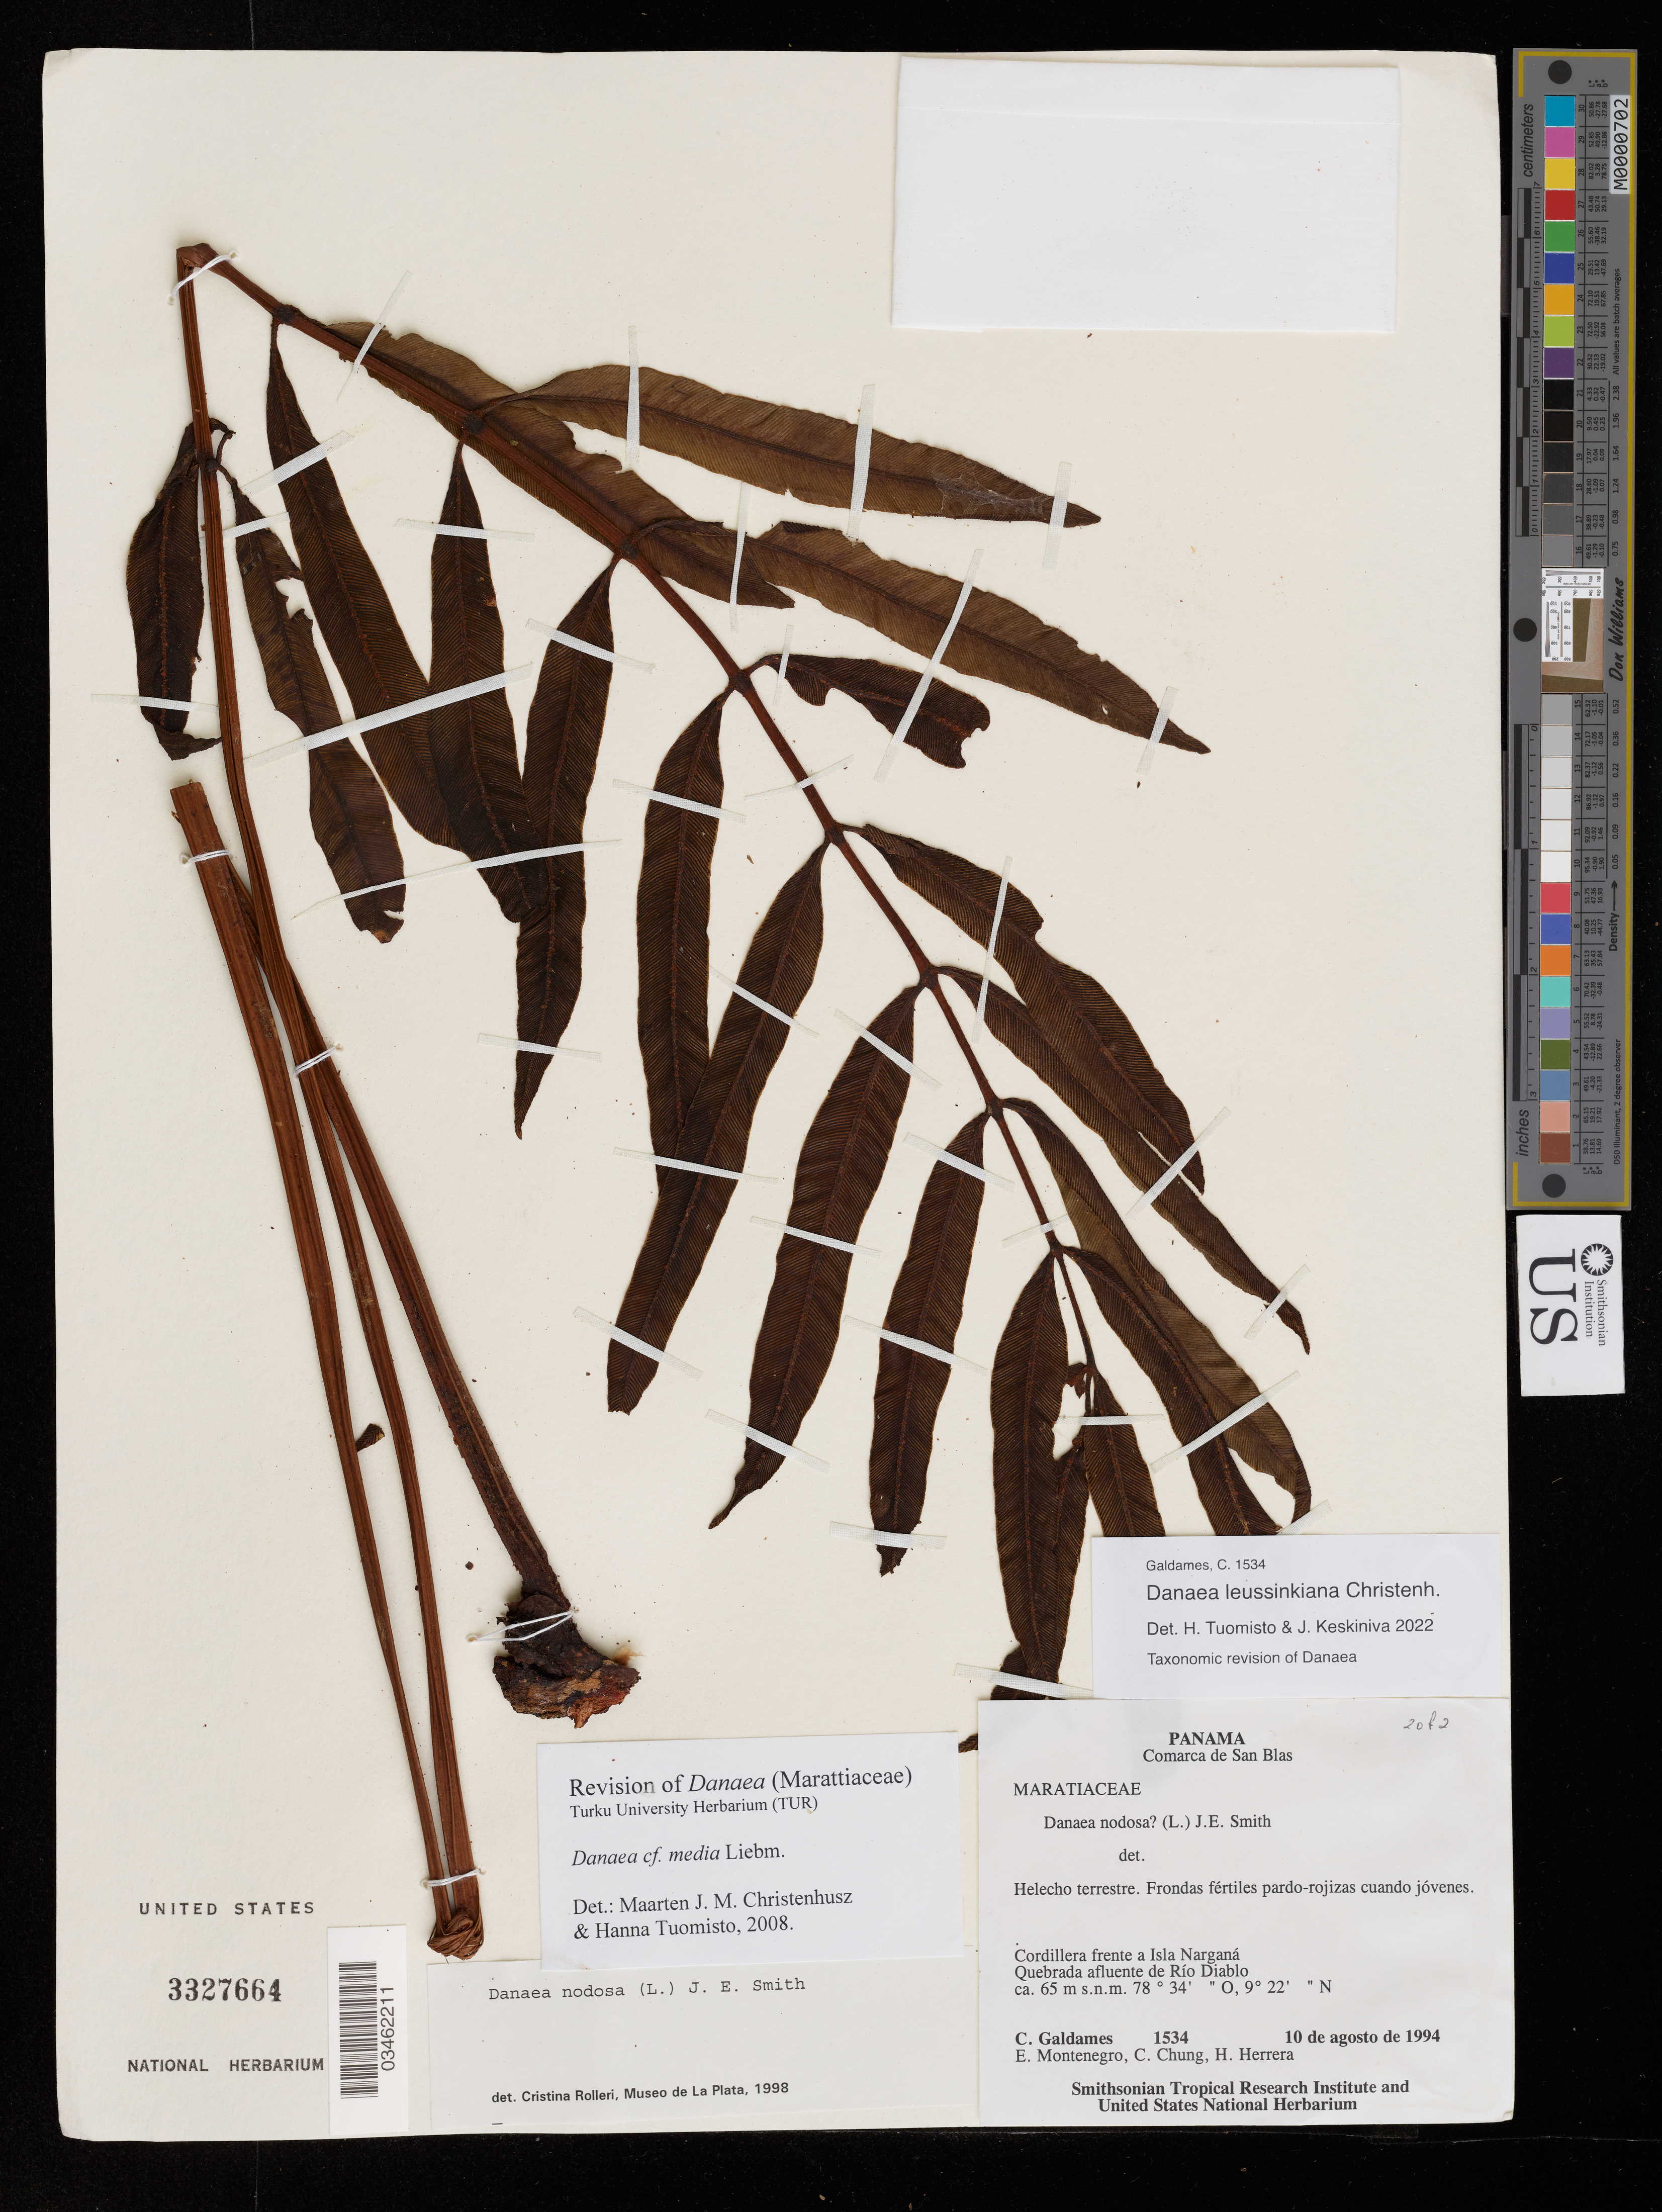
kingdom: Plantae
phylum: Tracheophyta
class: Polypodiopsida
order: Marattiales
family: Marattiaceae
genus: Danaea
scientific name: Danaea leussinkiana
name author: Christenh.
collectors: C. Galdames, E. Montenegro, C. Chung & H. Herrera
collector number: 1534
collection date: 1994-08-10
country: Panama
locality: Comarca de San Blas. Cordillera frente a Isla Narganá. Quebrada afluente de Río Diablo.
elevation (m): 65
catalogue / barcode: US 3327664